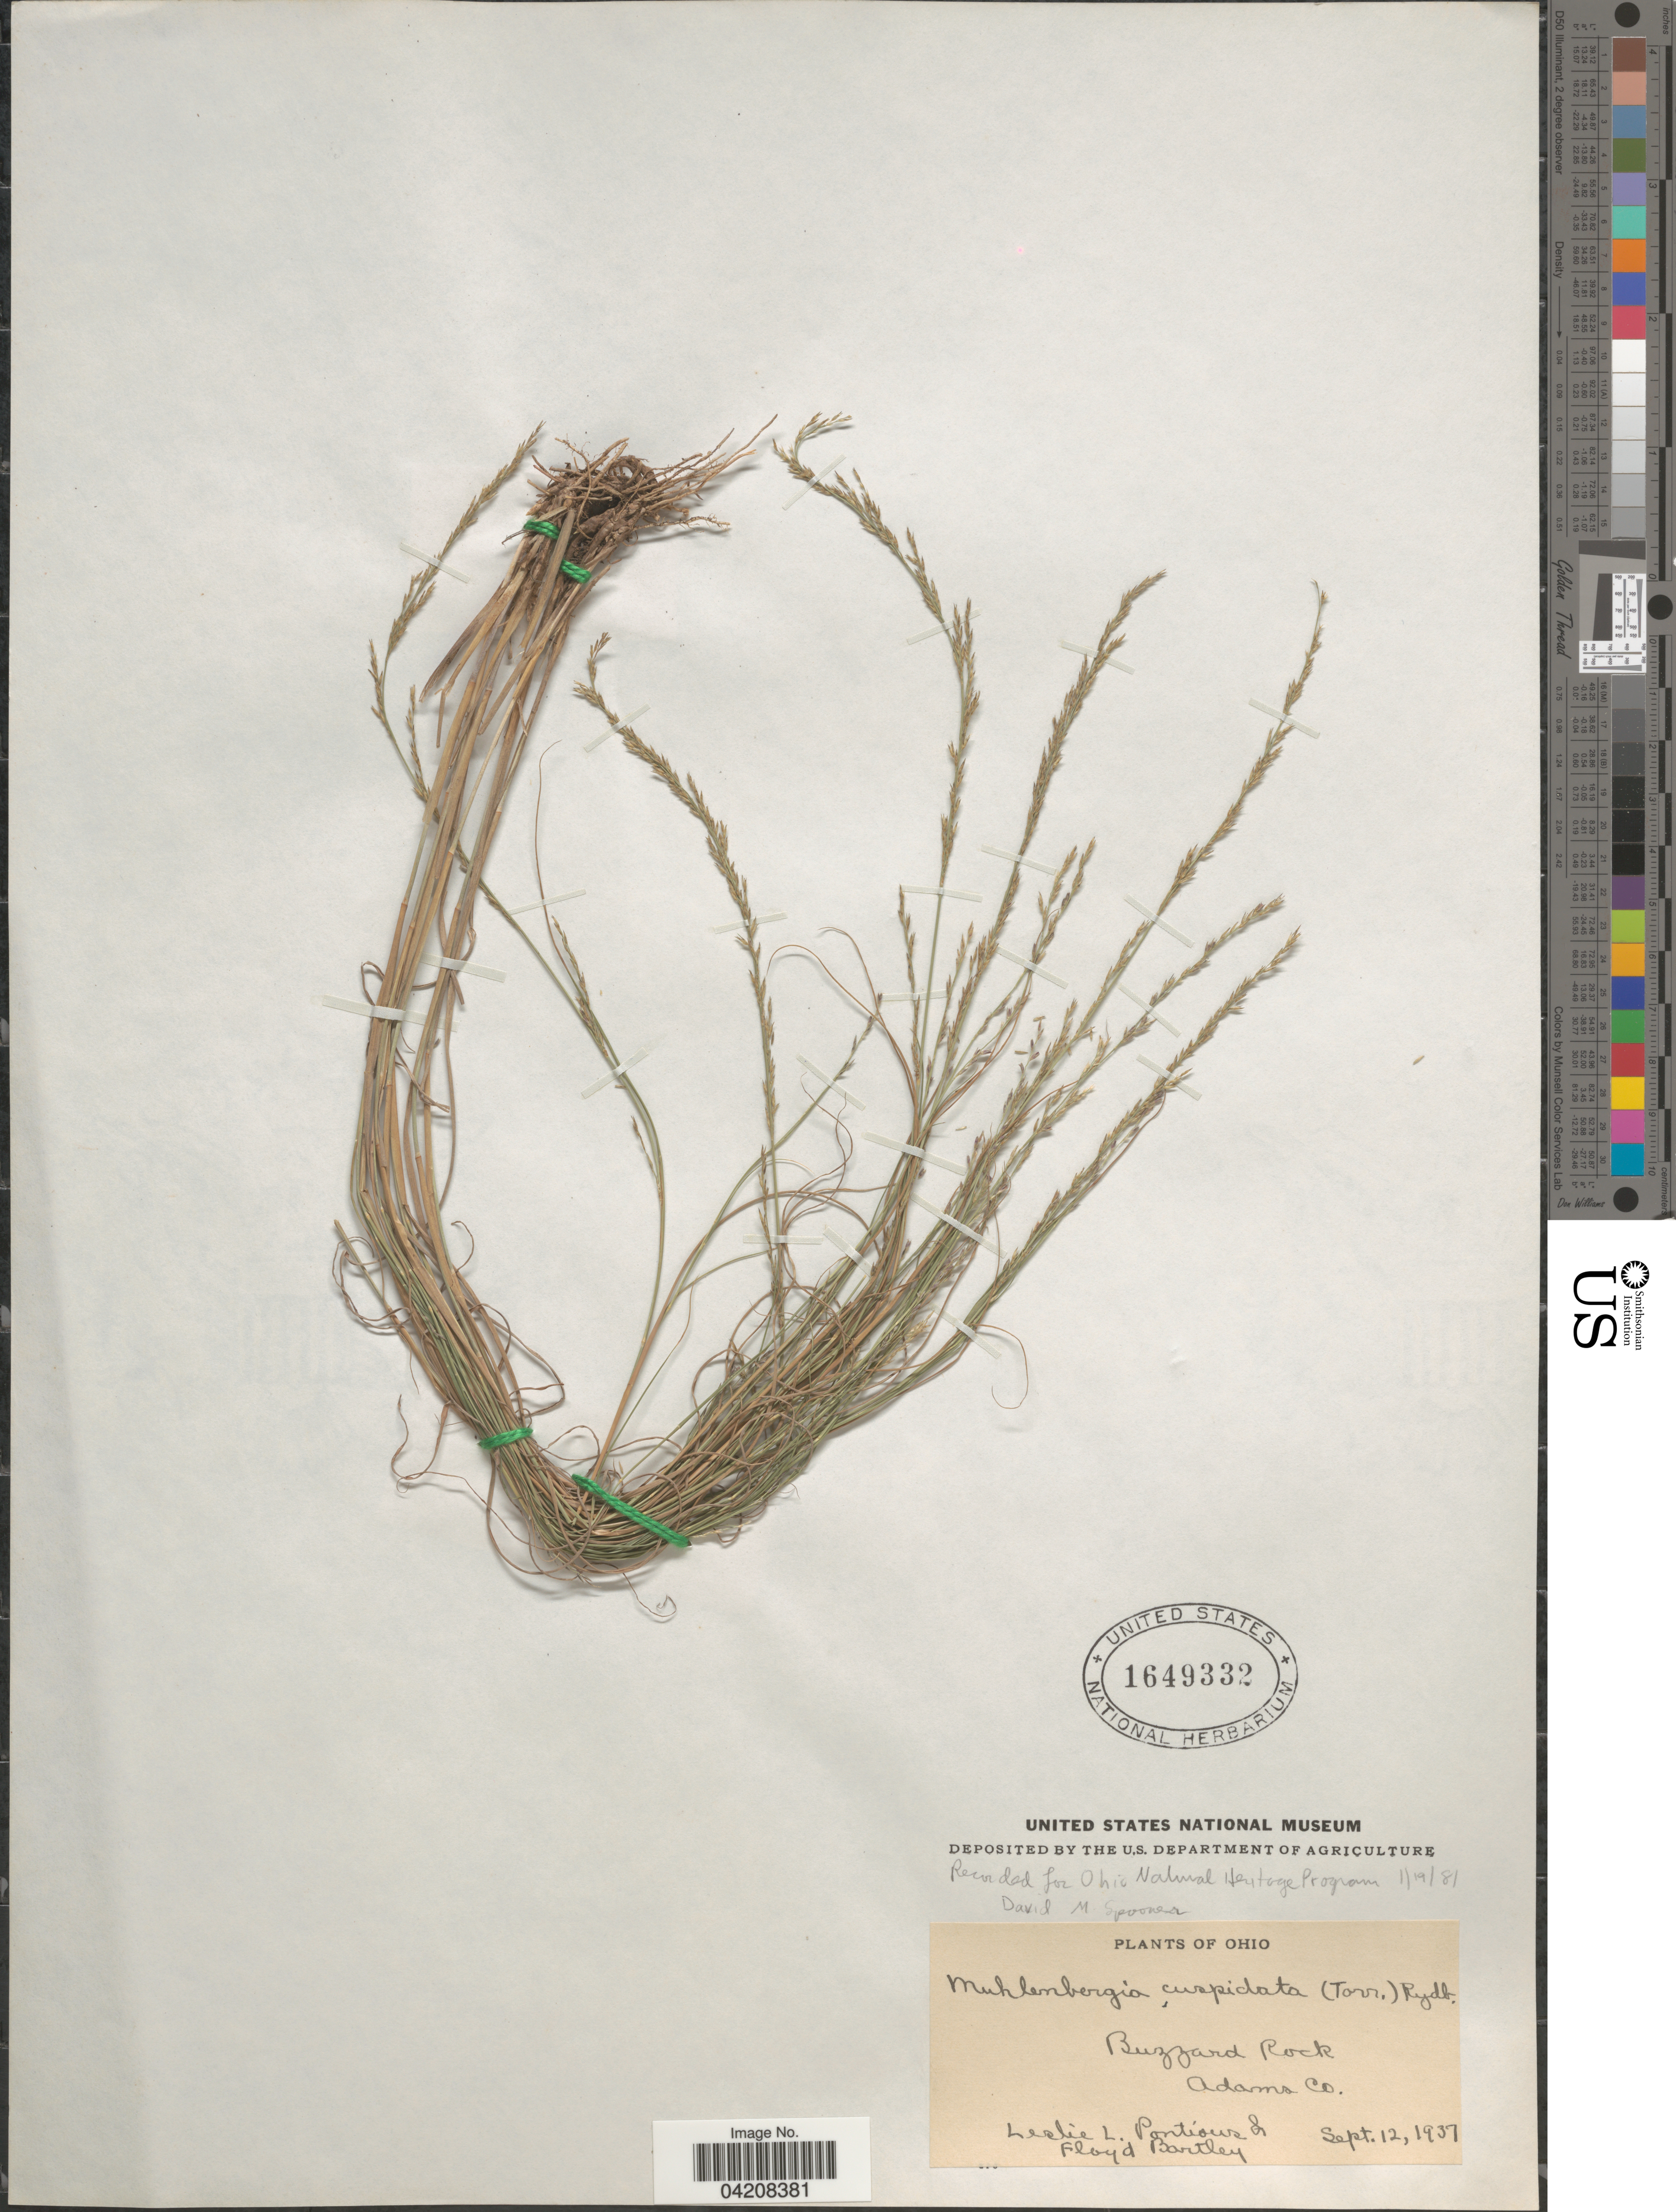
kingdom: Plantae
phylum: Tracheophyta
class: Liliopsida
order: Poales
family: Poaceae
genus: Muhlenbergia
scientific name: Muhlenbergia cuspidata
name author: (Torr. ex Hook.) Rydb.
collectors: L. L. Pontious & F. Bartley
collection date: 1937-09-12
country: United States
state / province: Ohio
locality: Buzzard Rock. Adams Co.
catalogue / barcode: US 1649332